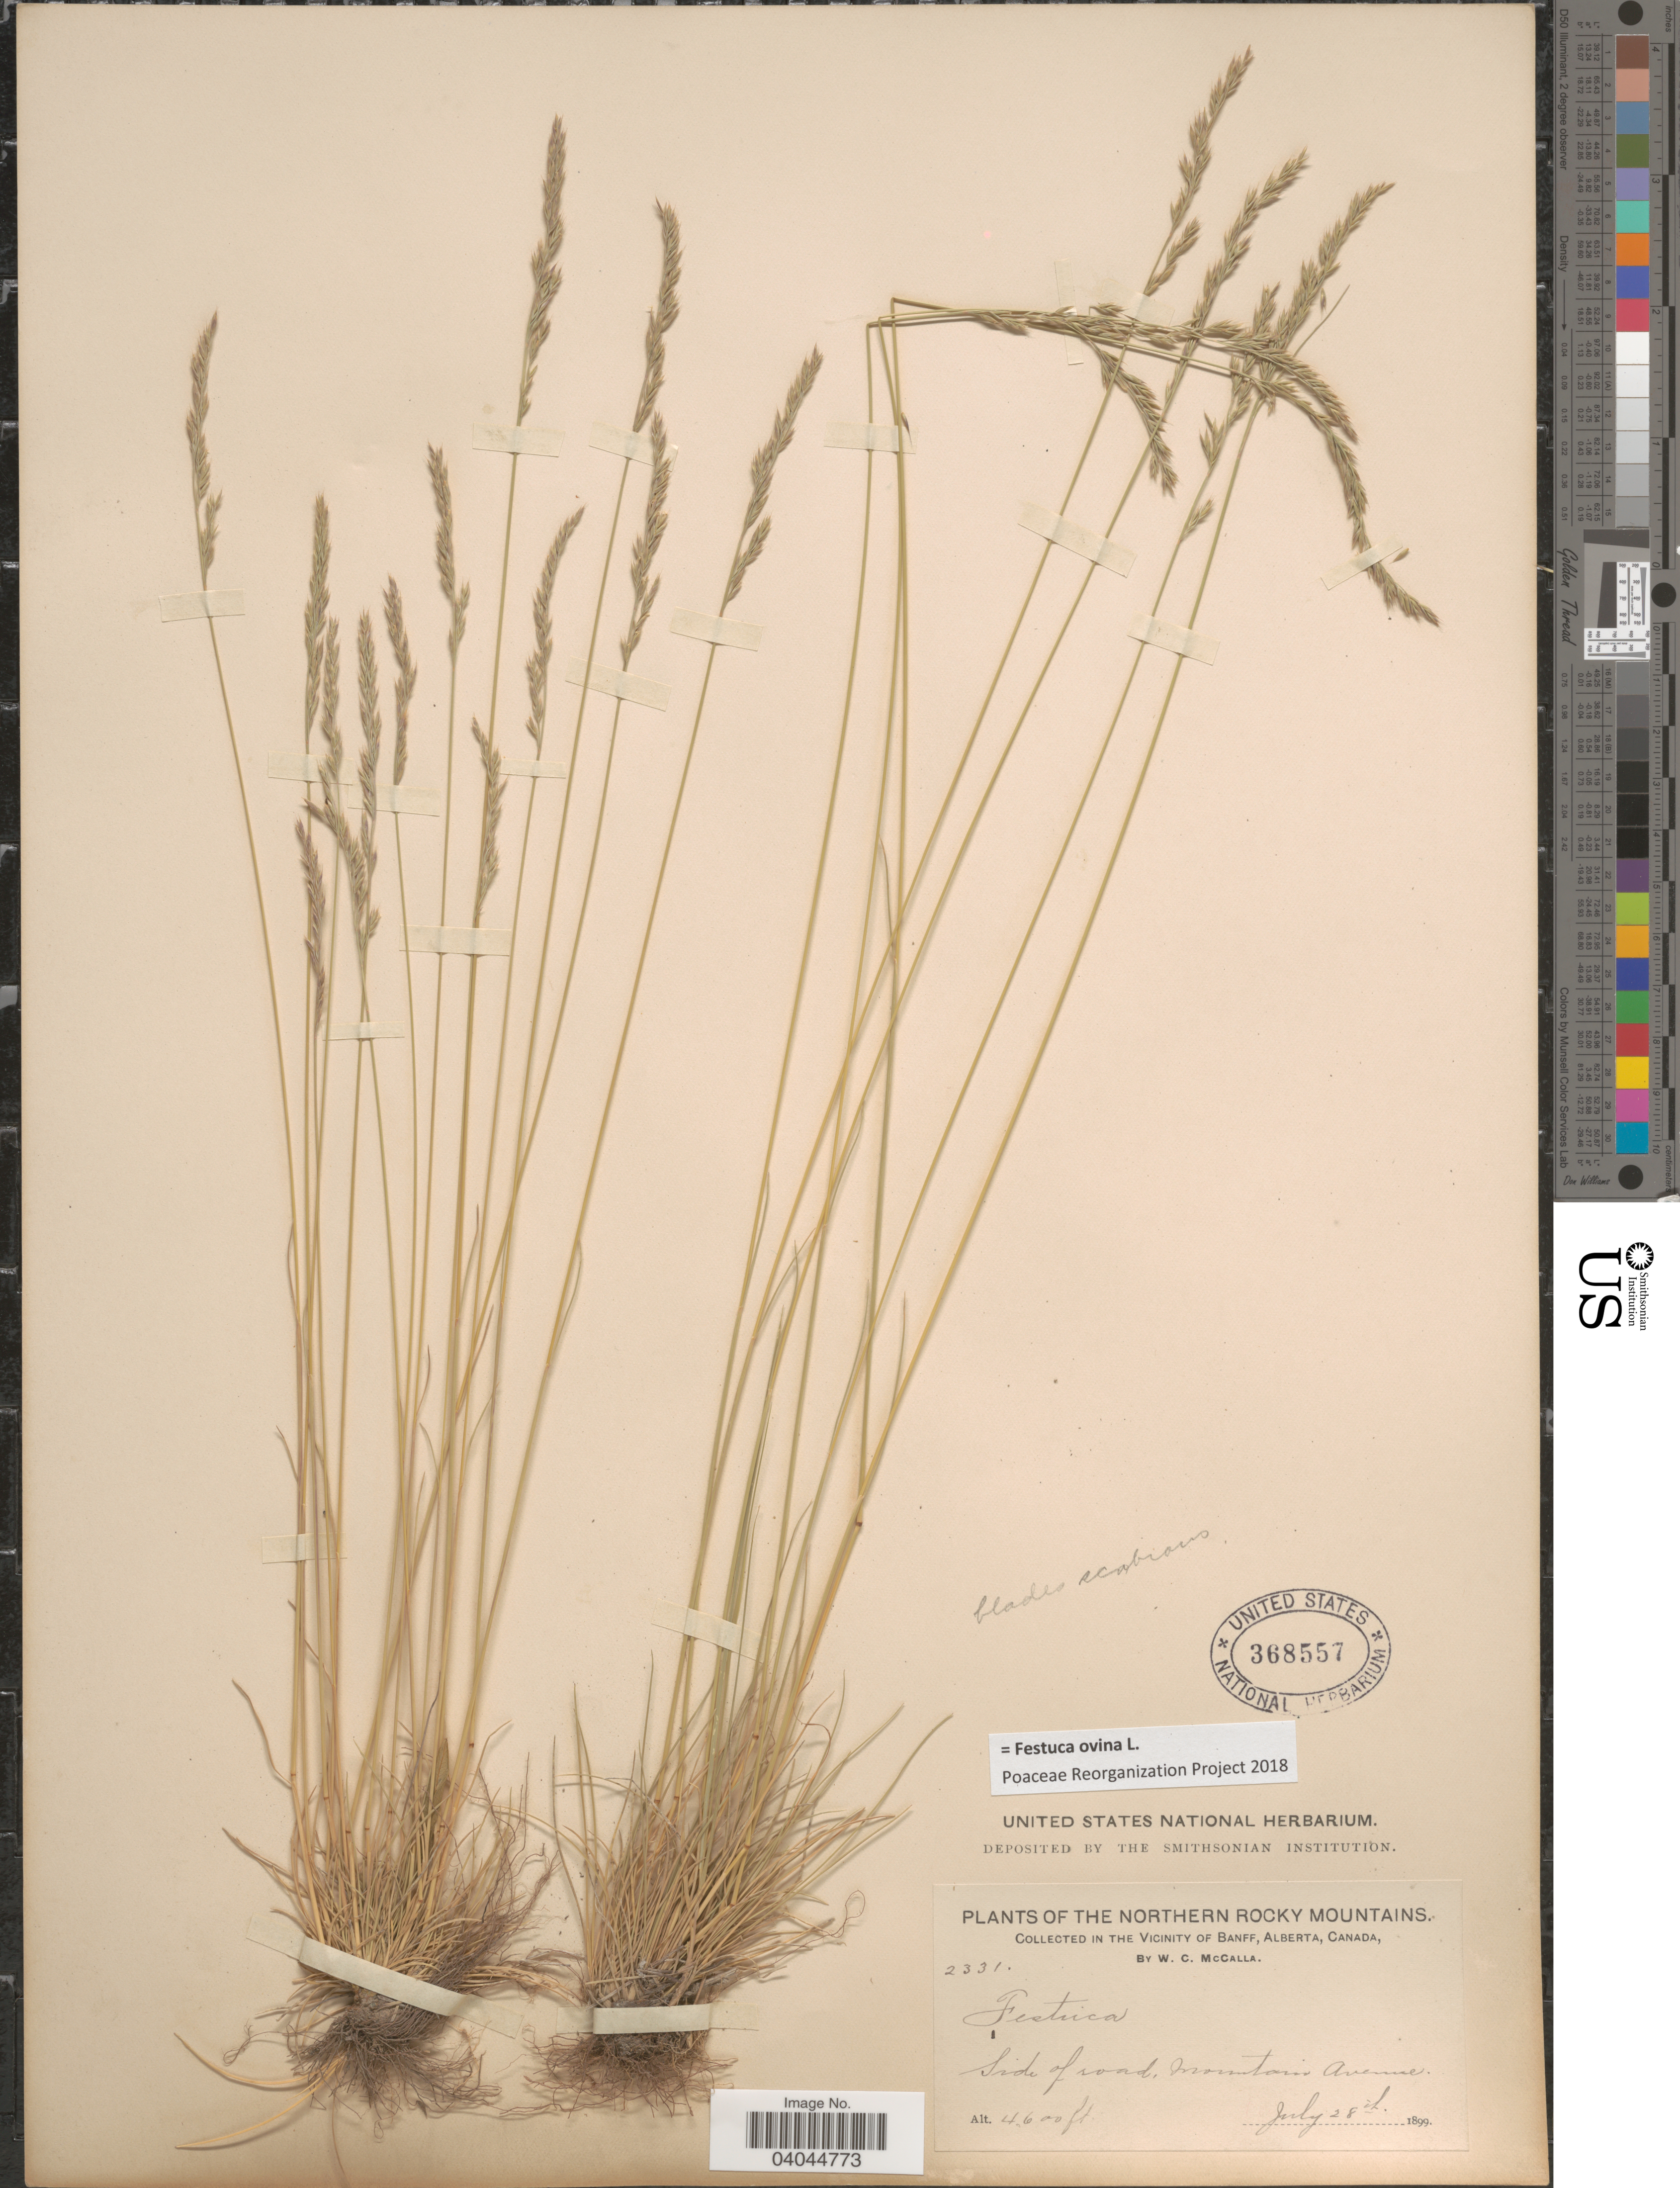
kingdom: Plantae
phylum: Tracheophyta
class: Liliopsida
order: Poales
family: Poaceae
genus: Festuca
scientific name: Festuca ovina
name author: L.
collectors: W. McCalla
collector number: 2331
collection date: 1899-07-28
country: Canada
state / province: Alberta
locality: The Northern Rocky Mountains. In the Vicinity of Banff. Side of road, mountain Avenue.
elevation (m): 1402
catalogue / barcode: US 368557